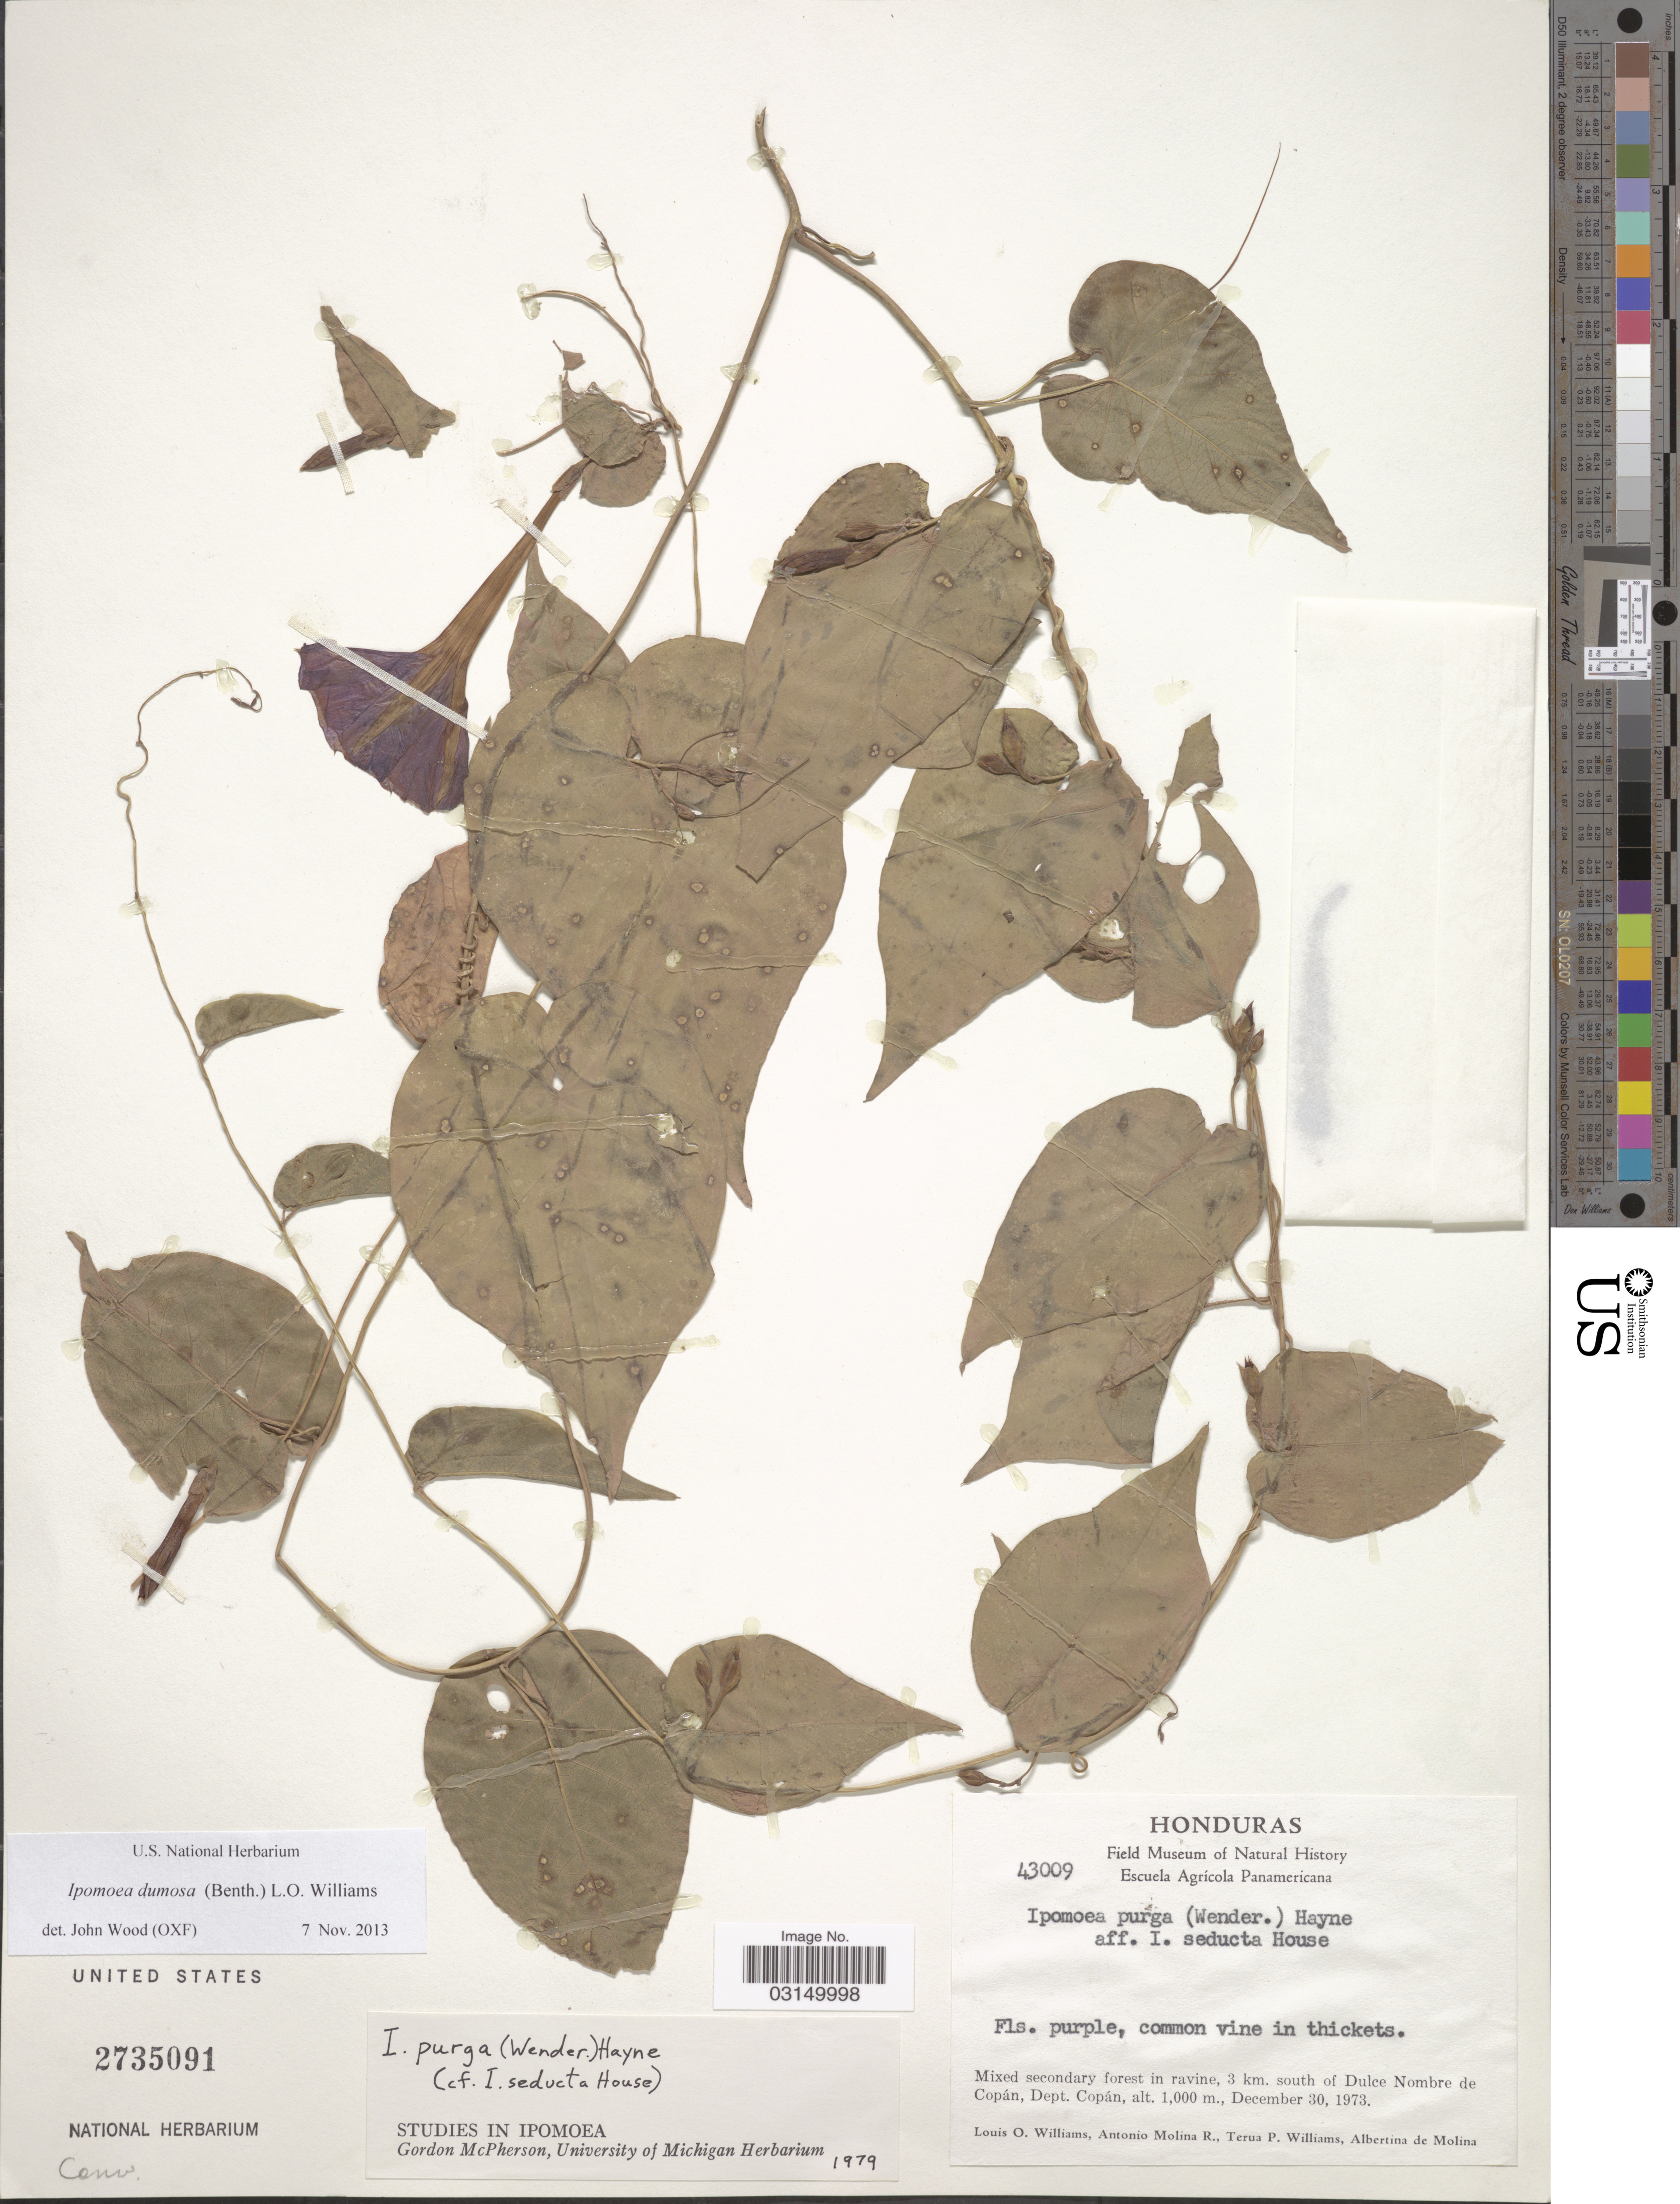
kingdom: Plantae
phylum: Tracheophyta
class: Magnoliopsida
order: Solanales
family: Convolvulaceae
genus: Ipomoea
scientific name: Ipomoea dumosa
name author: (Benth.) L.O. Williams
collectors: L. O. Williams, A. Molina R., T. Williams & A. R. Molina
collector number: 43009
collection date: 1973-12-30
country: Honduras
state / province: Copán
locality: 3km. south of Dulce Nombre de Copán, Dept. Copán.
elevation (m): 1000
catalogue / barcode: US 2735091